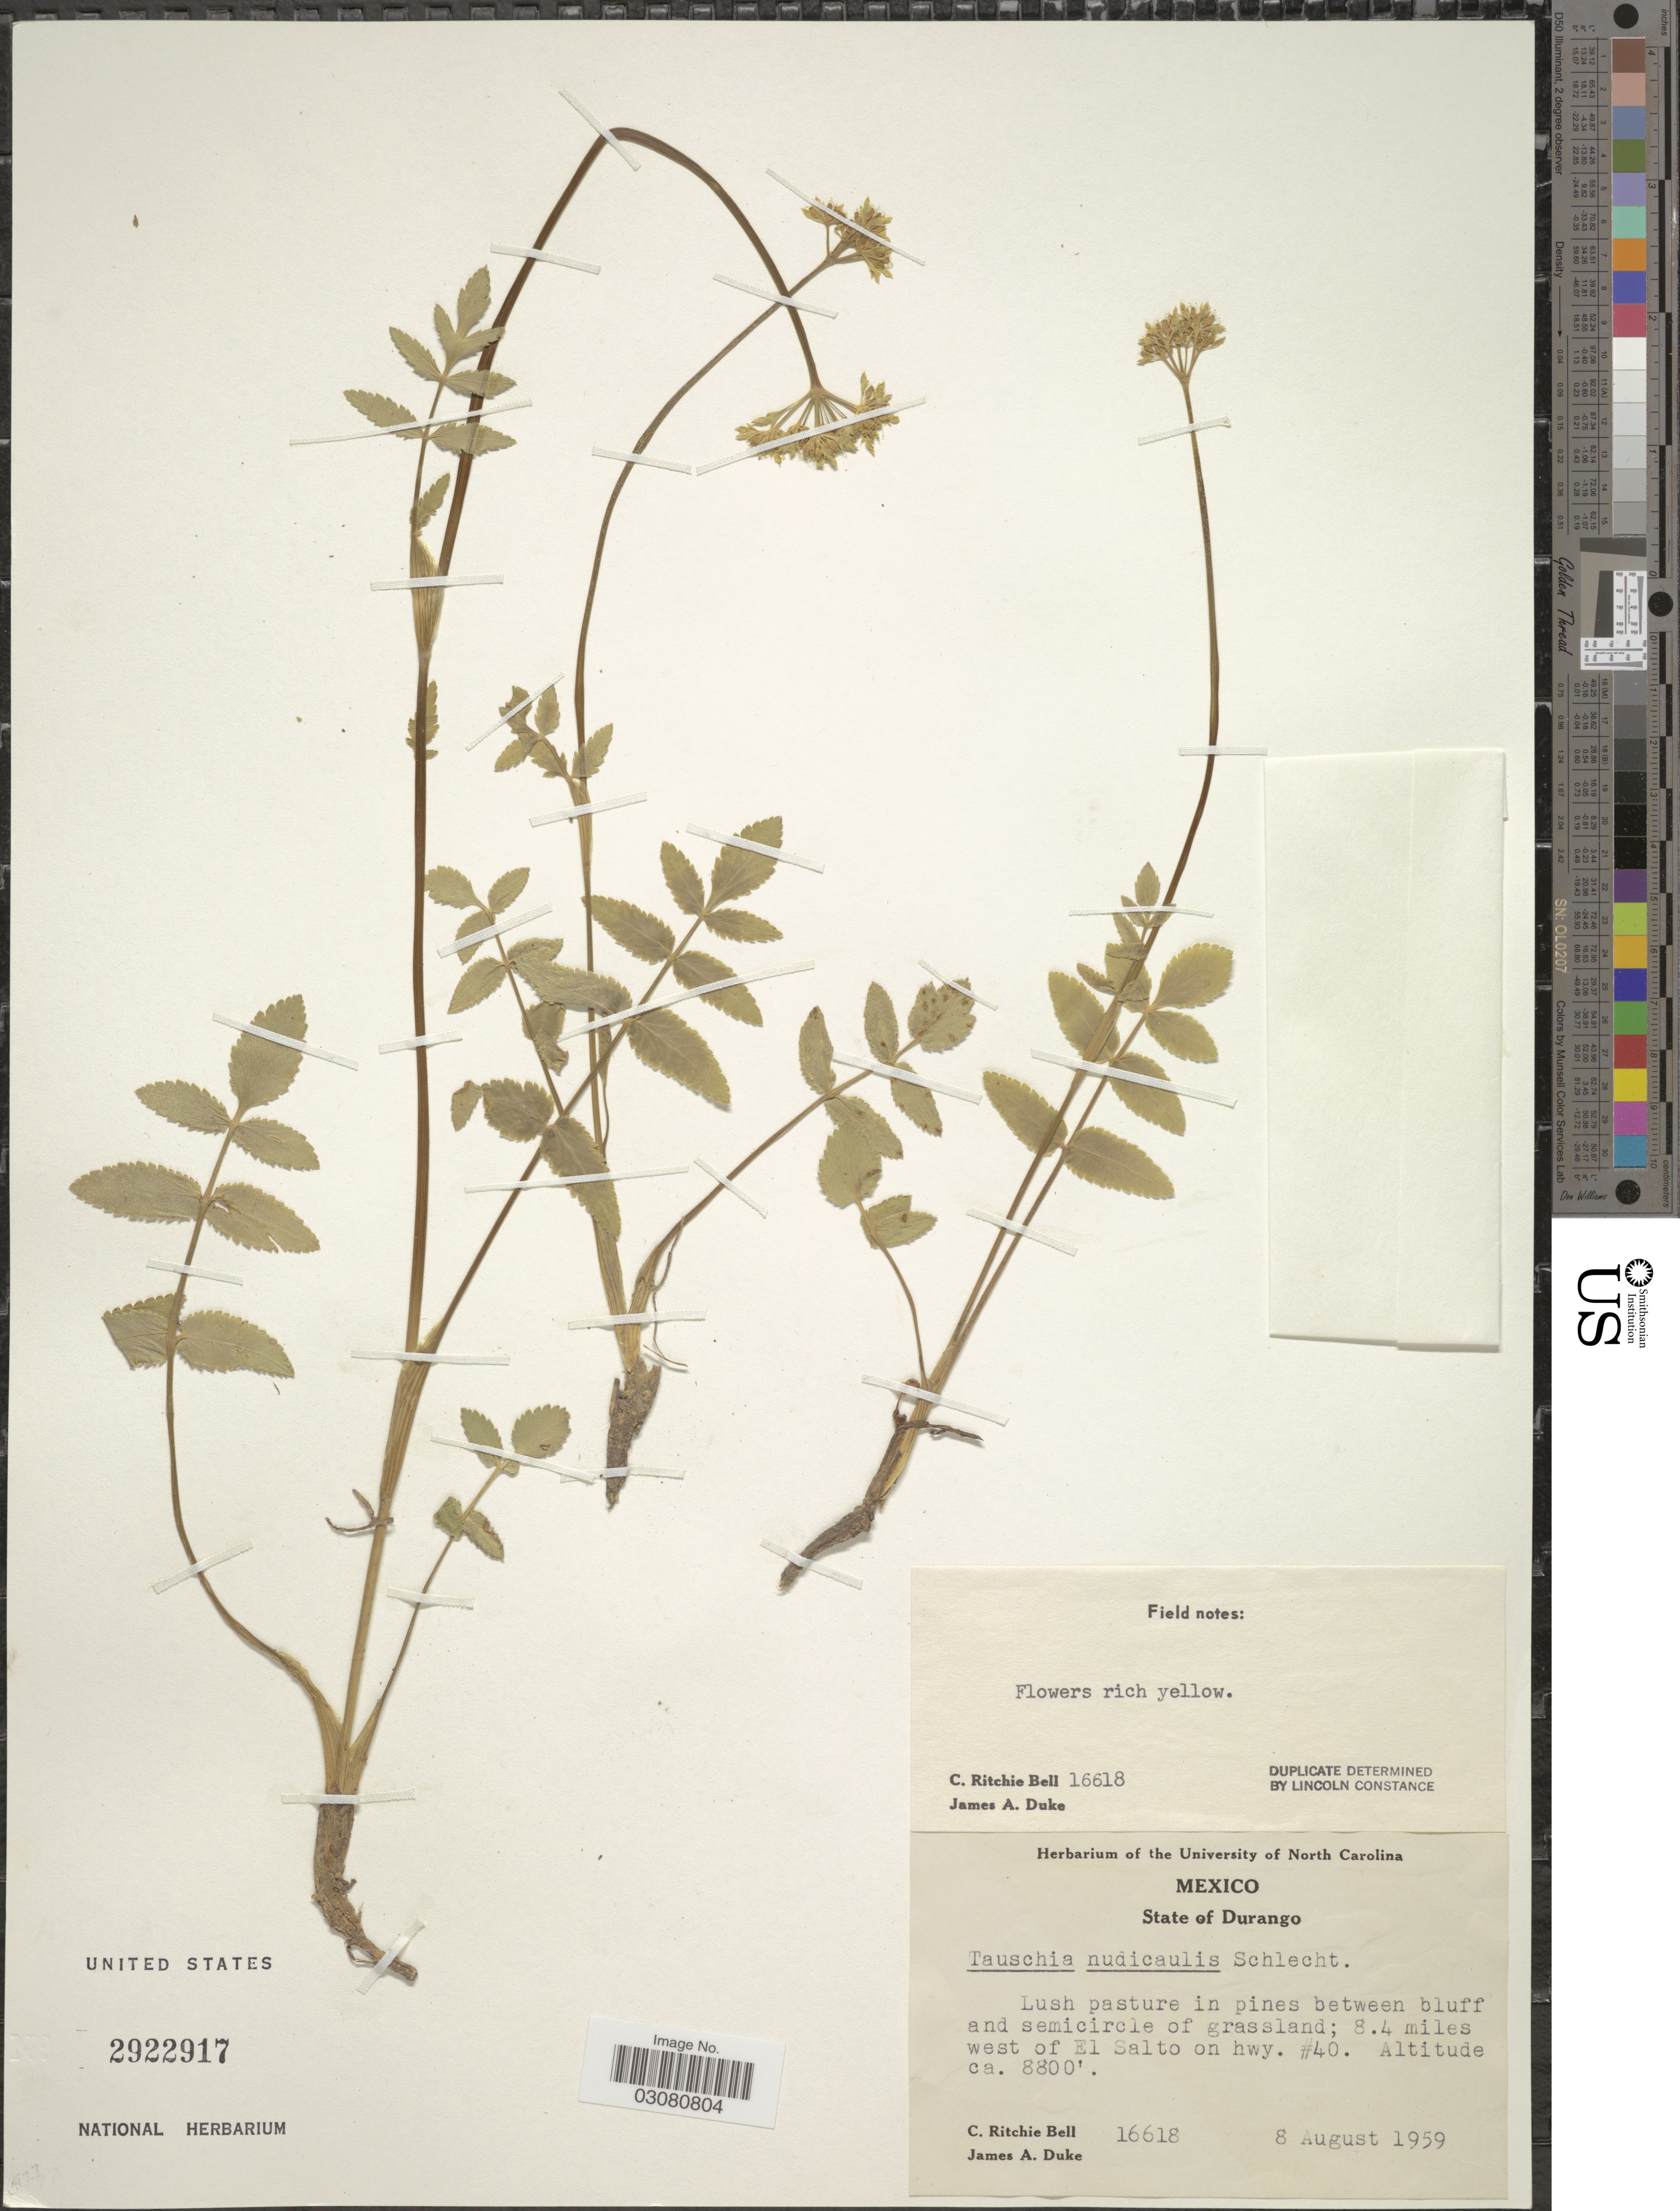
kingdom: Plantae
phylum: Tracheophyta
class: Magnoliopsida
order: Apiales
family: Apiaceae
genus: Tauschia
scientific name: Tauschia nudicaulis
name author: Schltdl.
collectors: C. R. Bell & J. A. Duke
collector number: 16618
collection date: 1959-08-08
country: Mexico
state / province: Durango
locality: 8.4 miles west of El Salto on hwy. #40.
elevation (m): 2682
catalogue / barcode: US 2922917